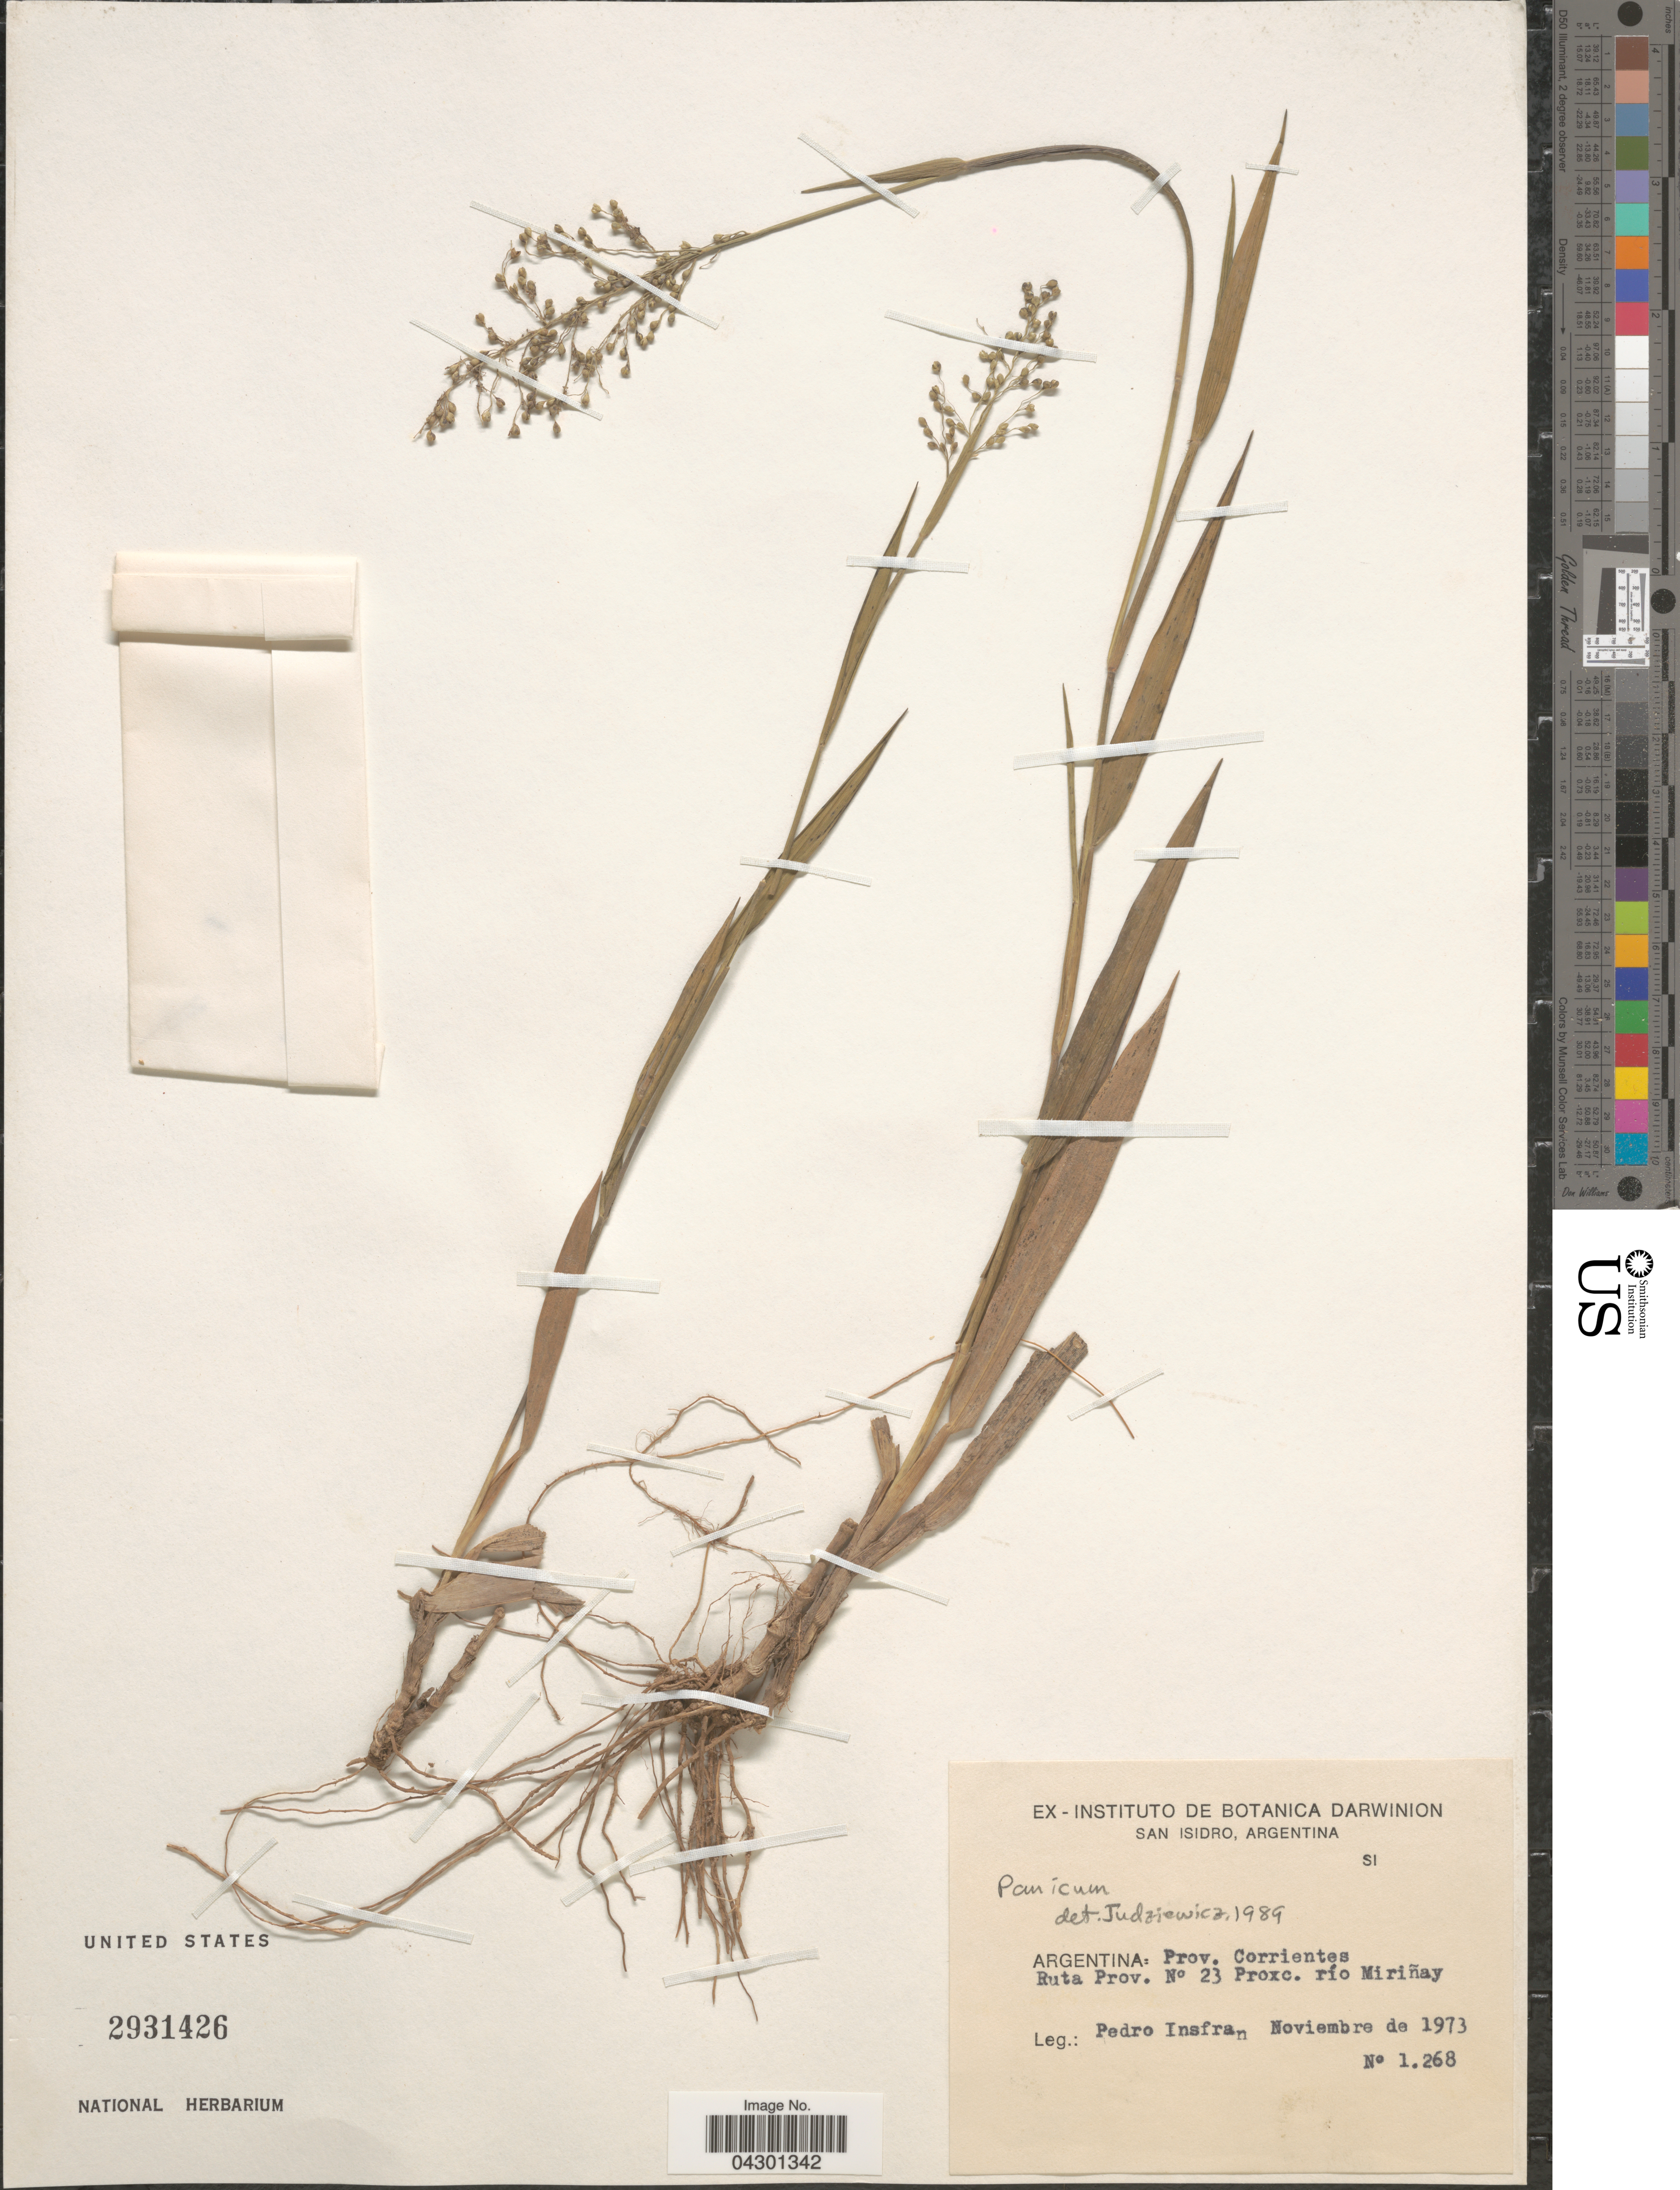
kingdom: Plantae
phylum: Tracheophyta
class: Liliopsida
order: Poales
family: Poaceae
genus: Panicum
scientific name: Panicum sp.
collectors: P. Insfran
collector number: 1268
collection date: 1973-11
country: Argentina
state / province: Corrientes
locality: Ruta Prov. N° 23 Proxc. río Miriñay.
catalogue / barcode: US 2931426